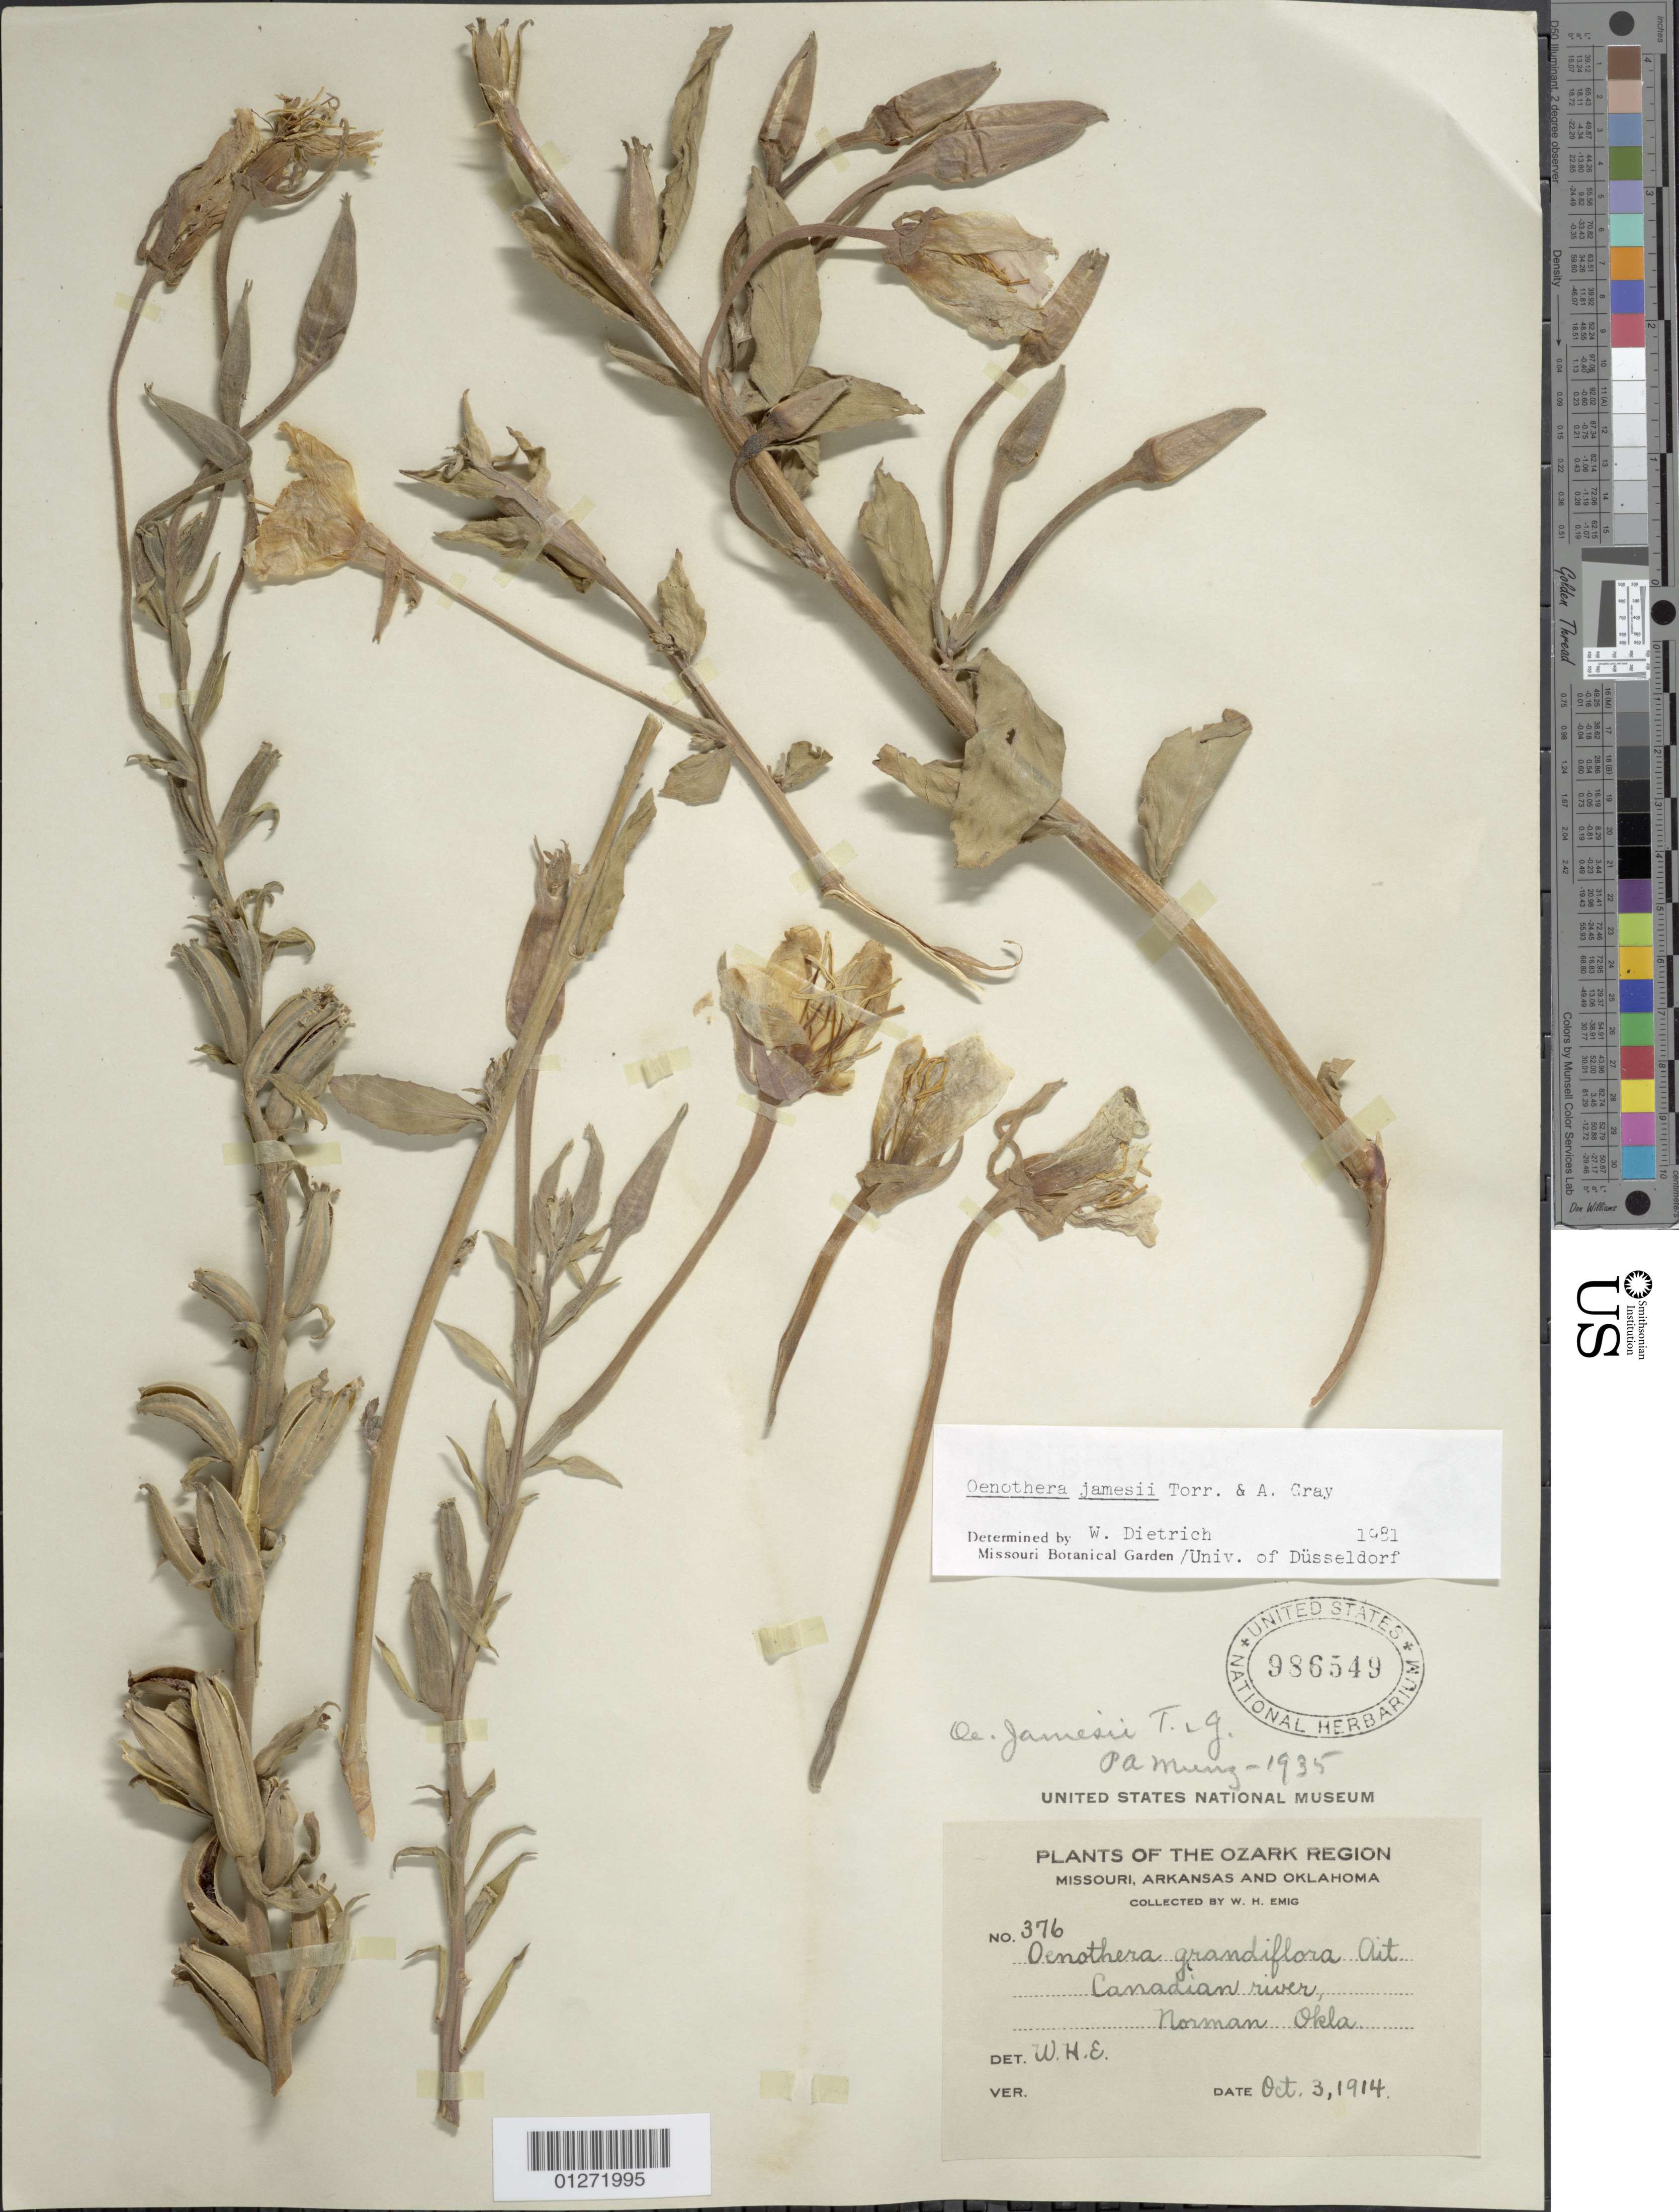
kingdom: Plantae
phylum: Tracheophyta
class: Magnoliopsida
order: Myrtales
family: Onagraceae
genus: Oenothera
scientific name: Oenothera jamesii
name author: Torr. & A. Gray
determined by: Dietrich, W.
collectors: W. H. Emig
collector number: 376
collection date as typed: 03 Oct 1914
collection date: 1914-10-03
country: United States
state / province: Oklahoma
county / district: Cleveland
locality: Norman, Canadian river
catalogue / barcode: US 9865449